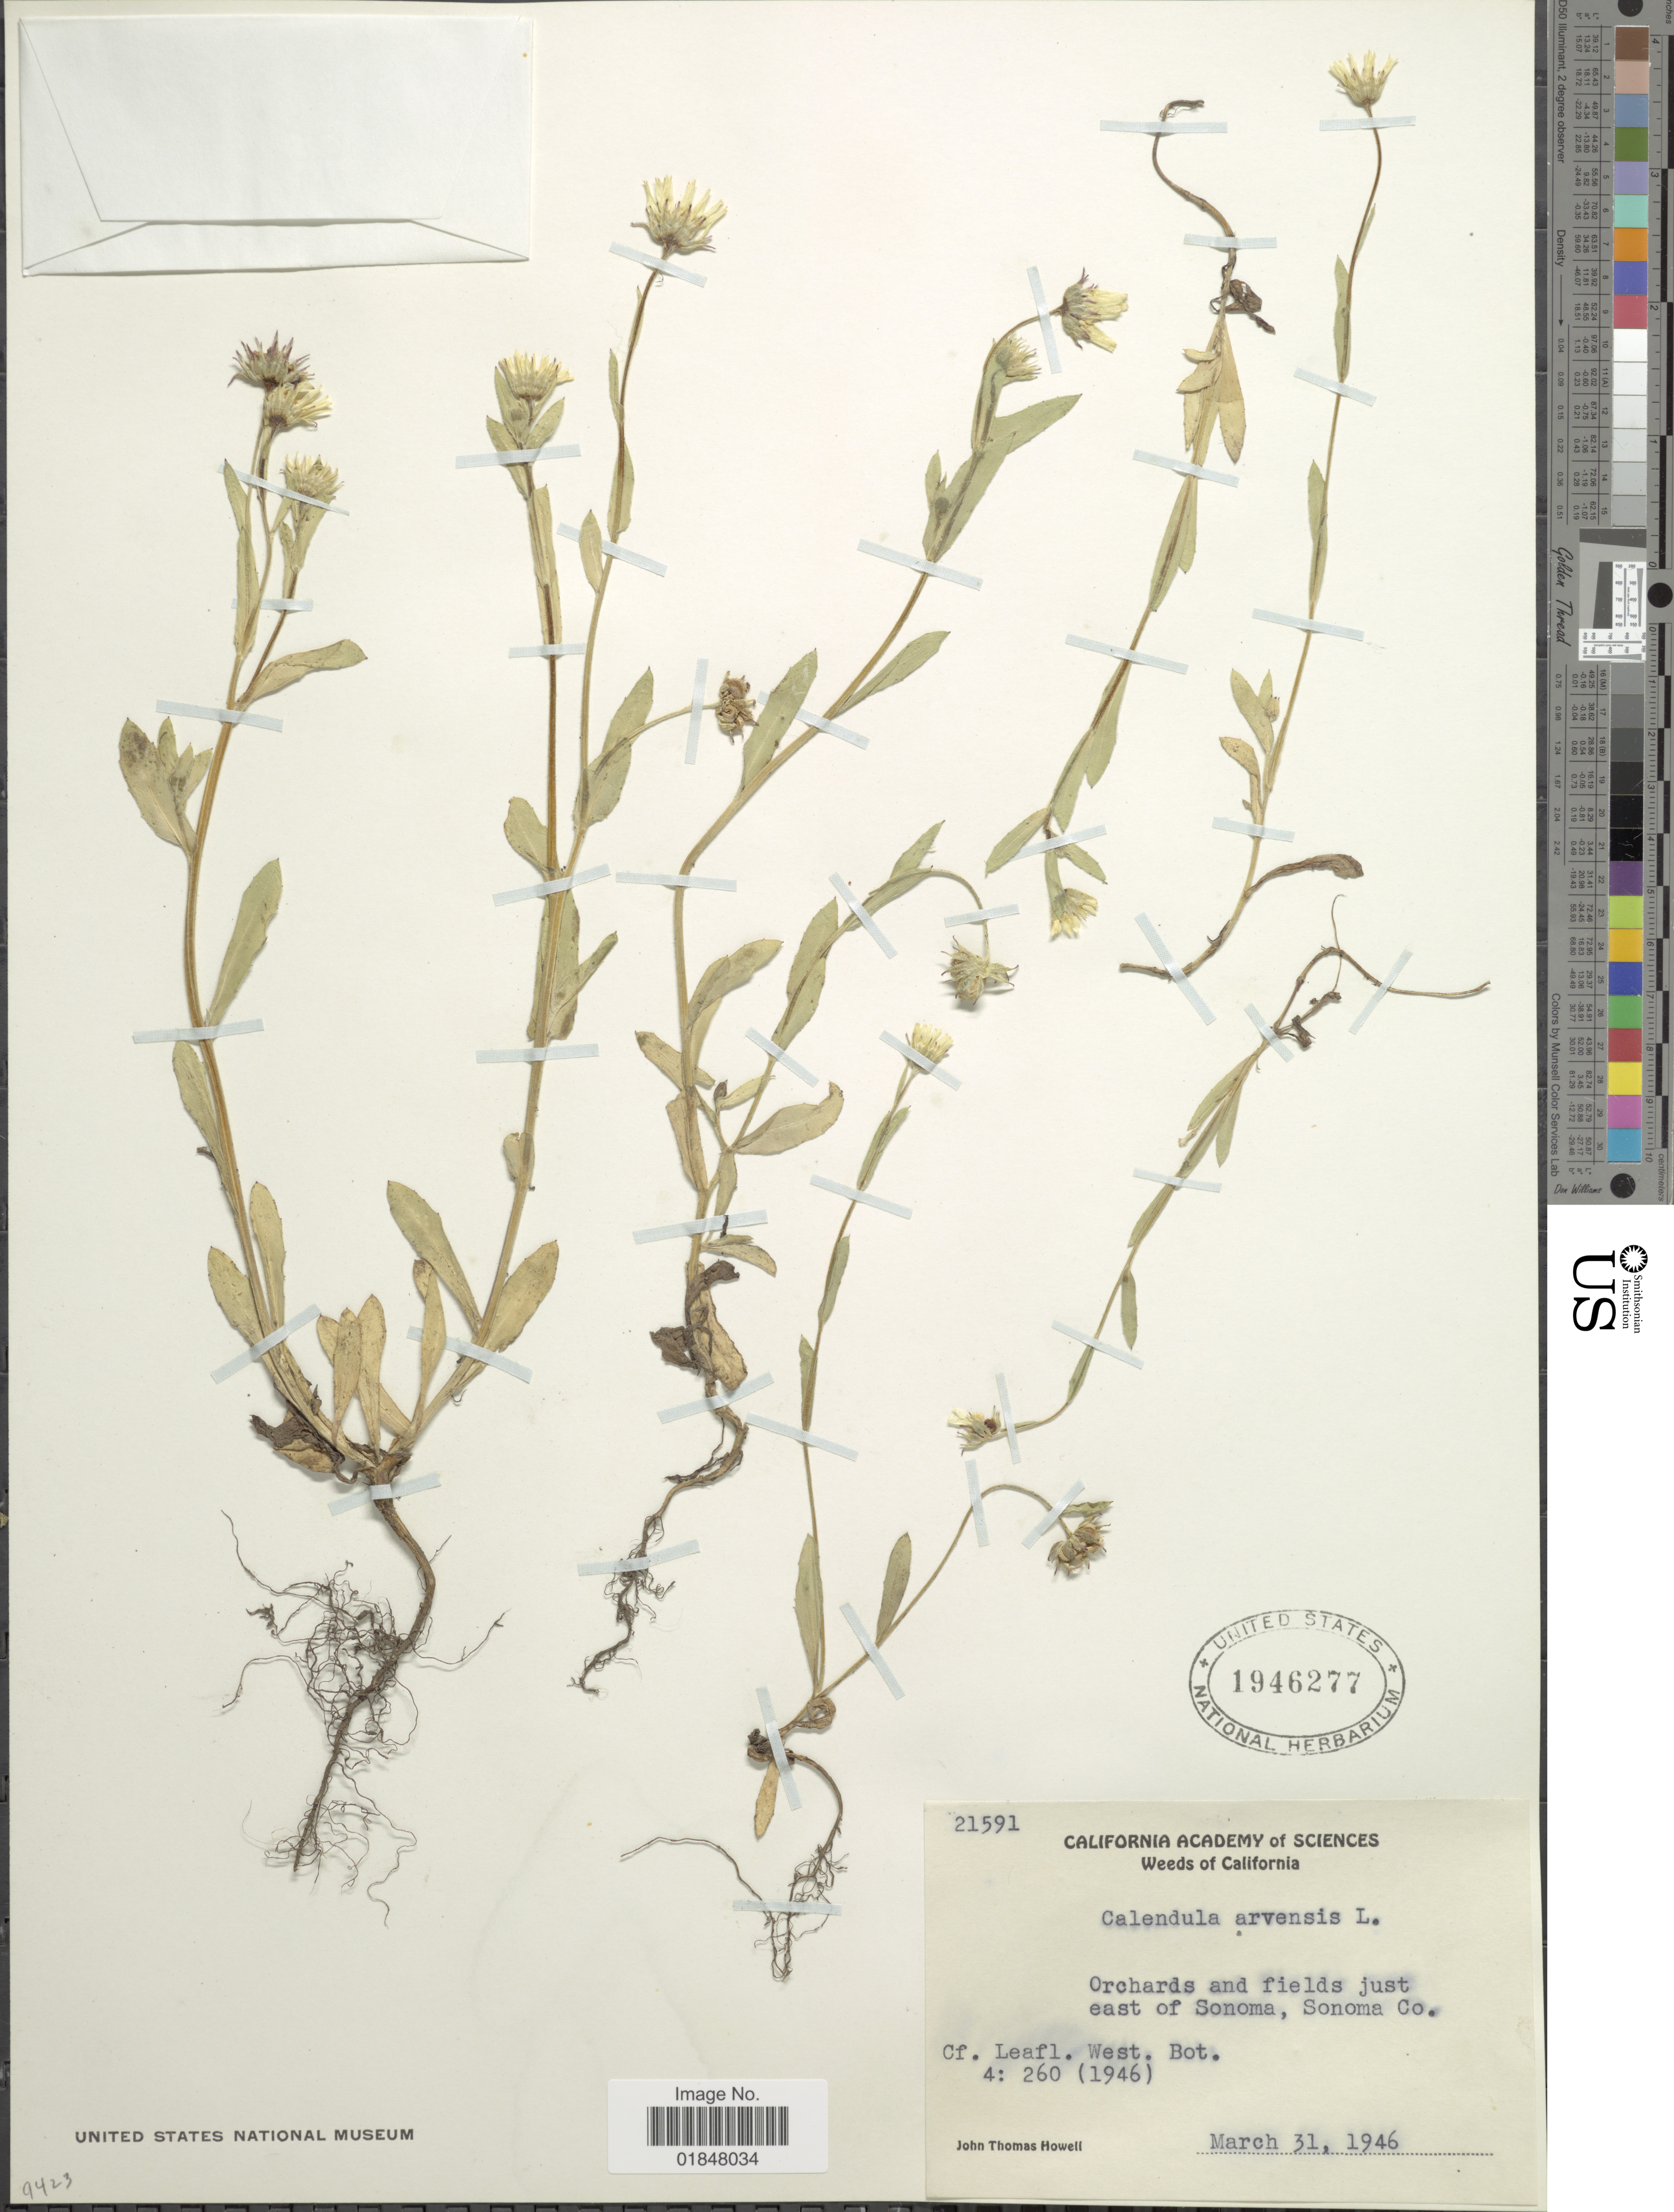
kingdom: Plantae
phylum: Tracheophyta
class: Magnoliopsida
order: Asterales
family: Asteraceae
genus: Calendula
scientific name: Calendula arvensis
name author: L.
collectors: J. T. Howell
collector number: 21591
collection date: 1946-03-31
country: United States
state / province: California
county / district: Sonoma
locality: Orchards and fields just east of Sonoma, Sonoma Co.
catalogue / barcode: US 1946277